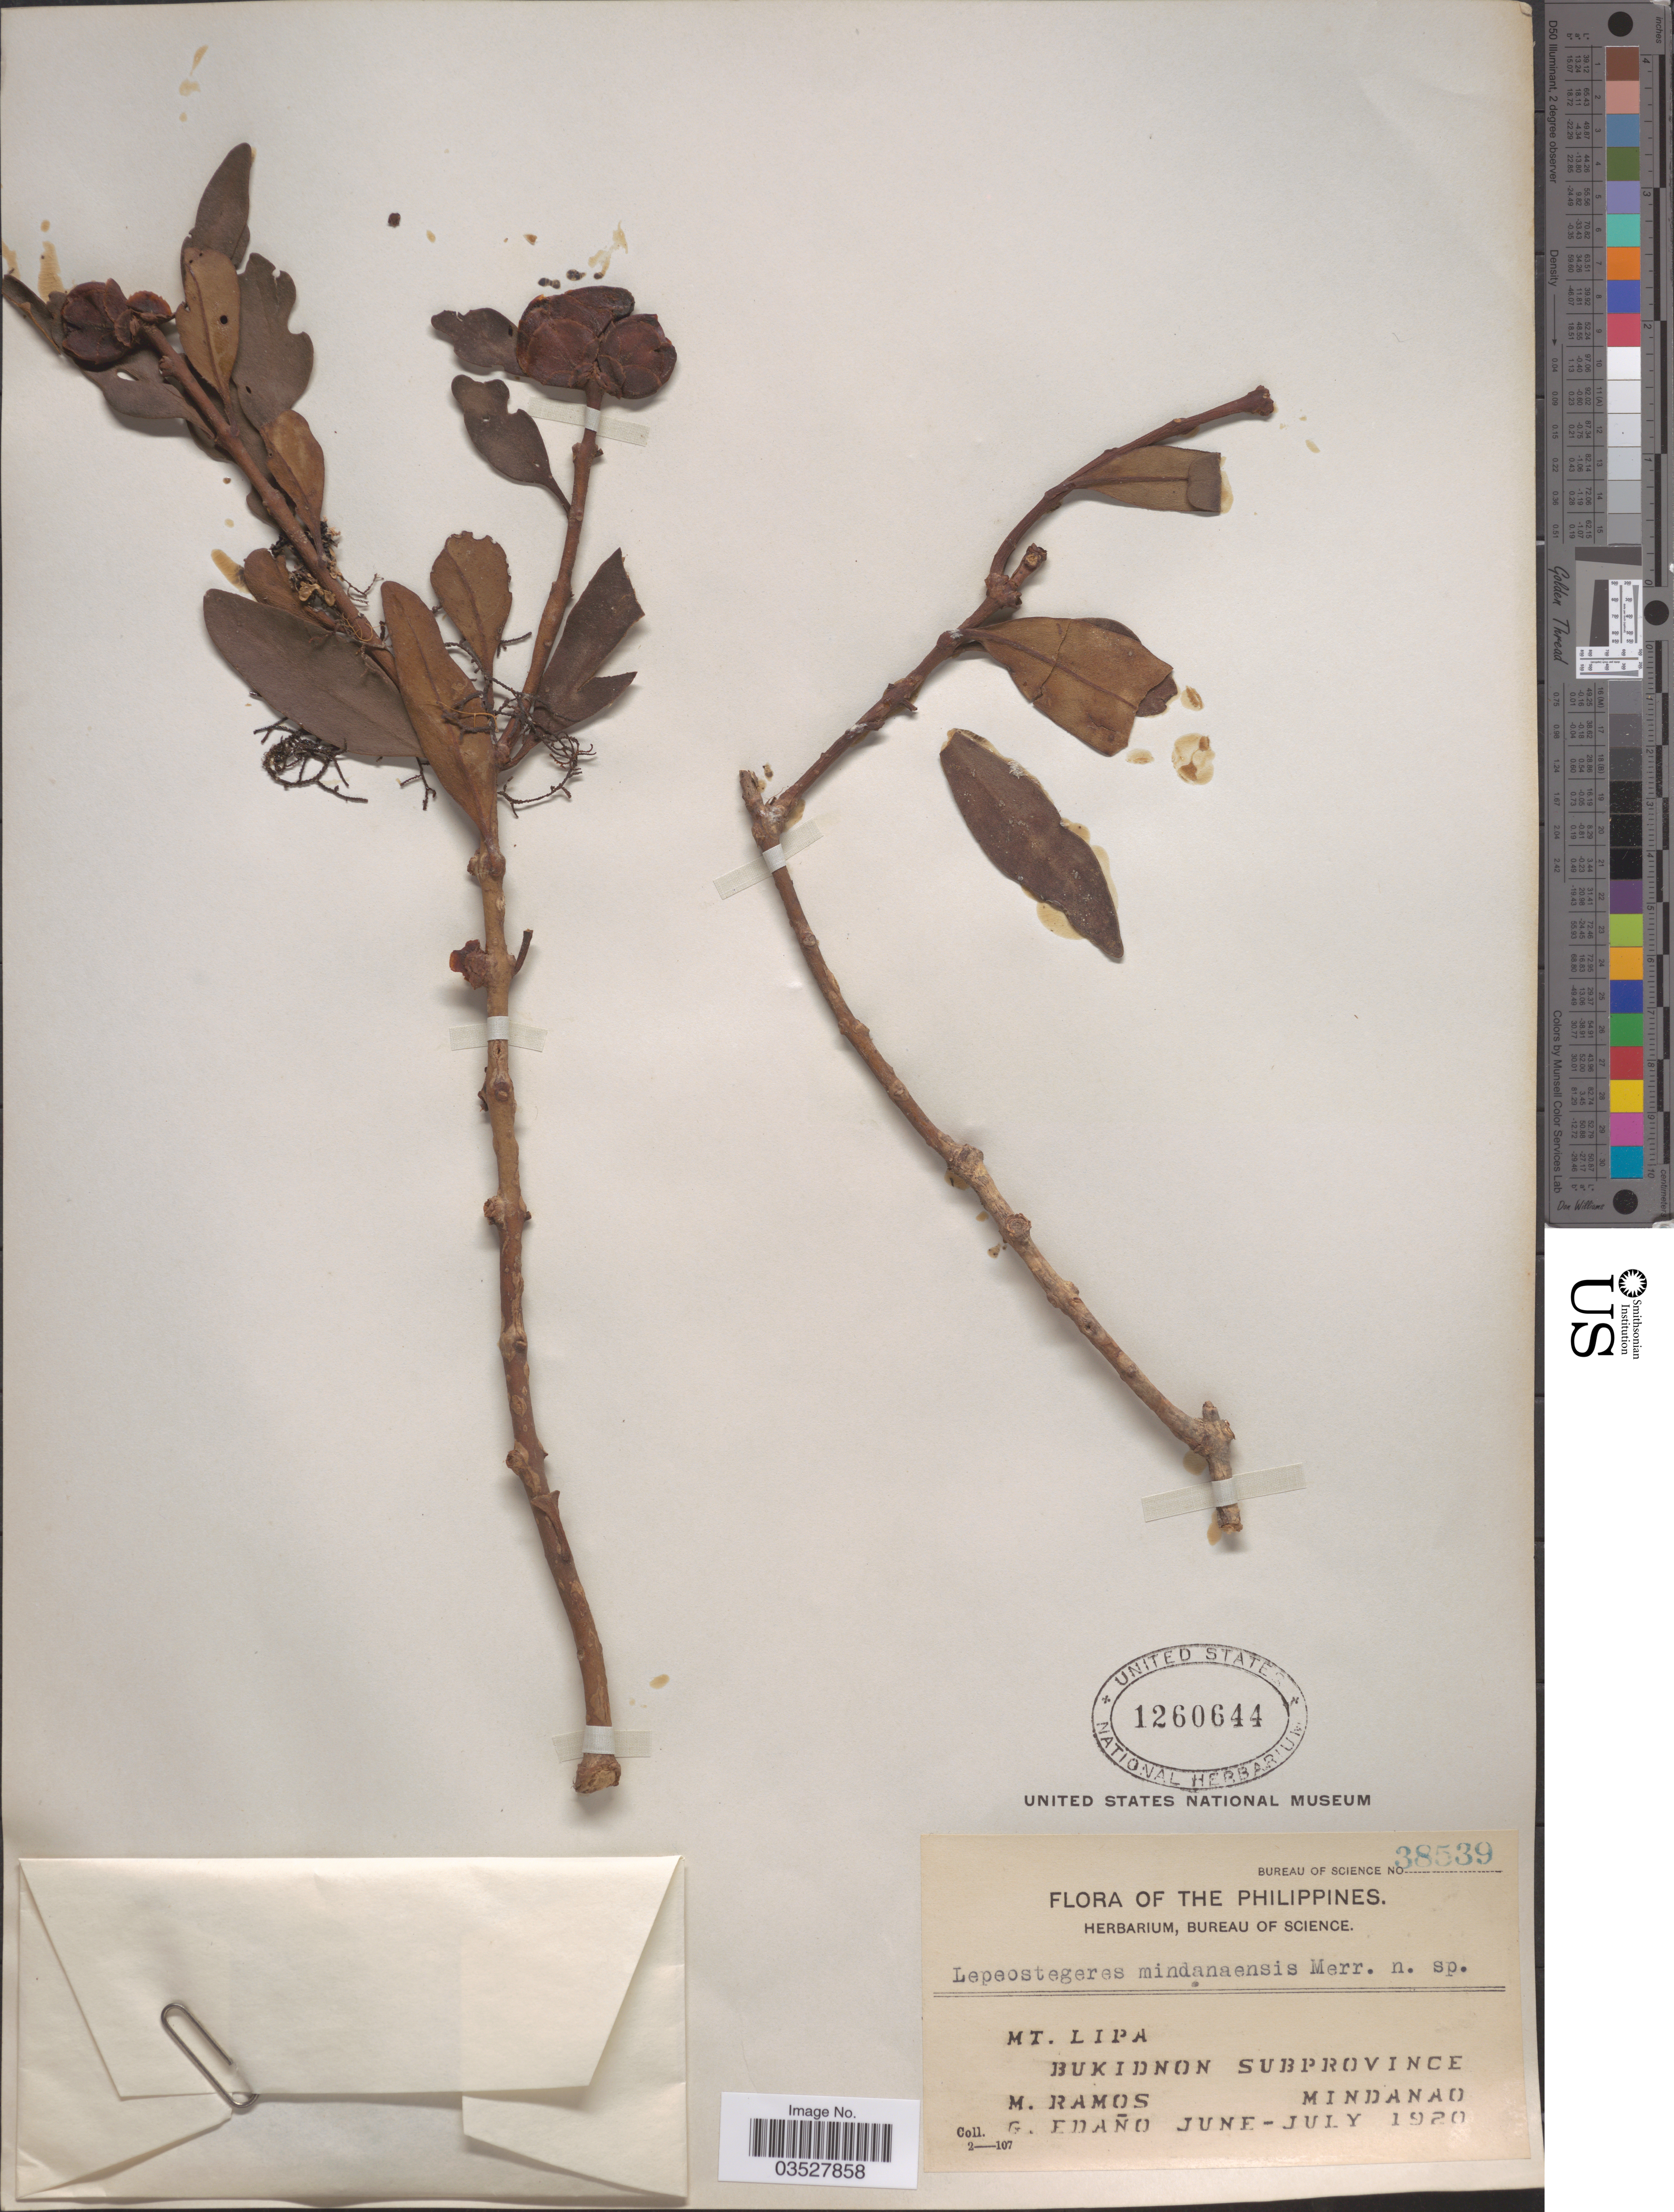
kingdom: Plantae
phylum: Tracheophyta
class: Magnoliopsida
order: Santalales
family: Loranthaceae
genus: Lepeostegeres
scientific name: Lepeostegeres mindanaensis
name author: Merr.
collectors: M. Ramos & G. Edaño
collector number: Bureau of Science 38539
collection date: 1920-06/1920-07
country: Philippines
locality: Mt. Lipa. Bukidnon Subprovince. Mindanao.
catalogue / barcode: US 1260644